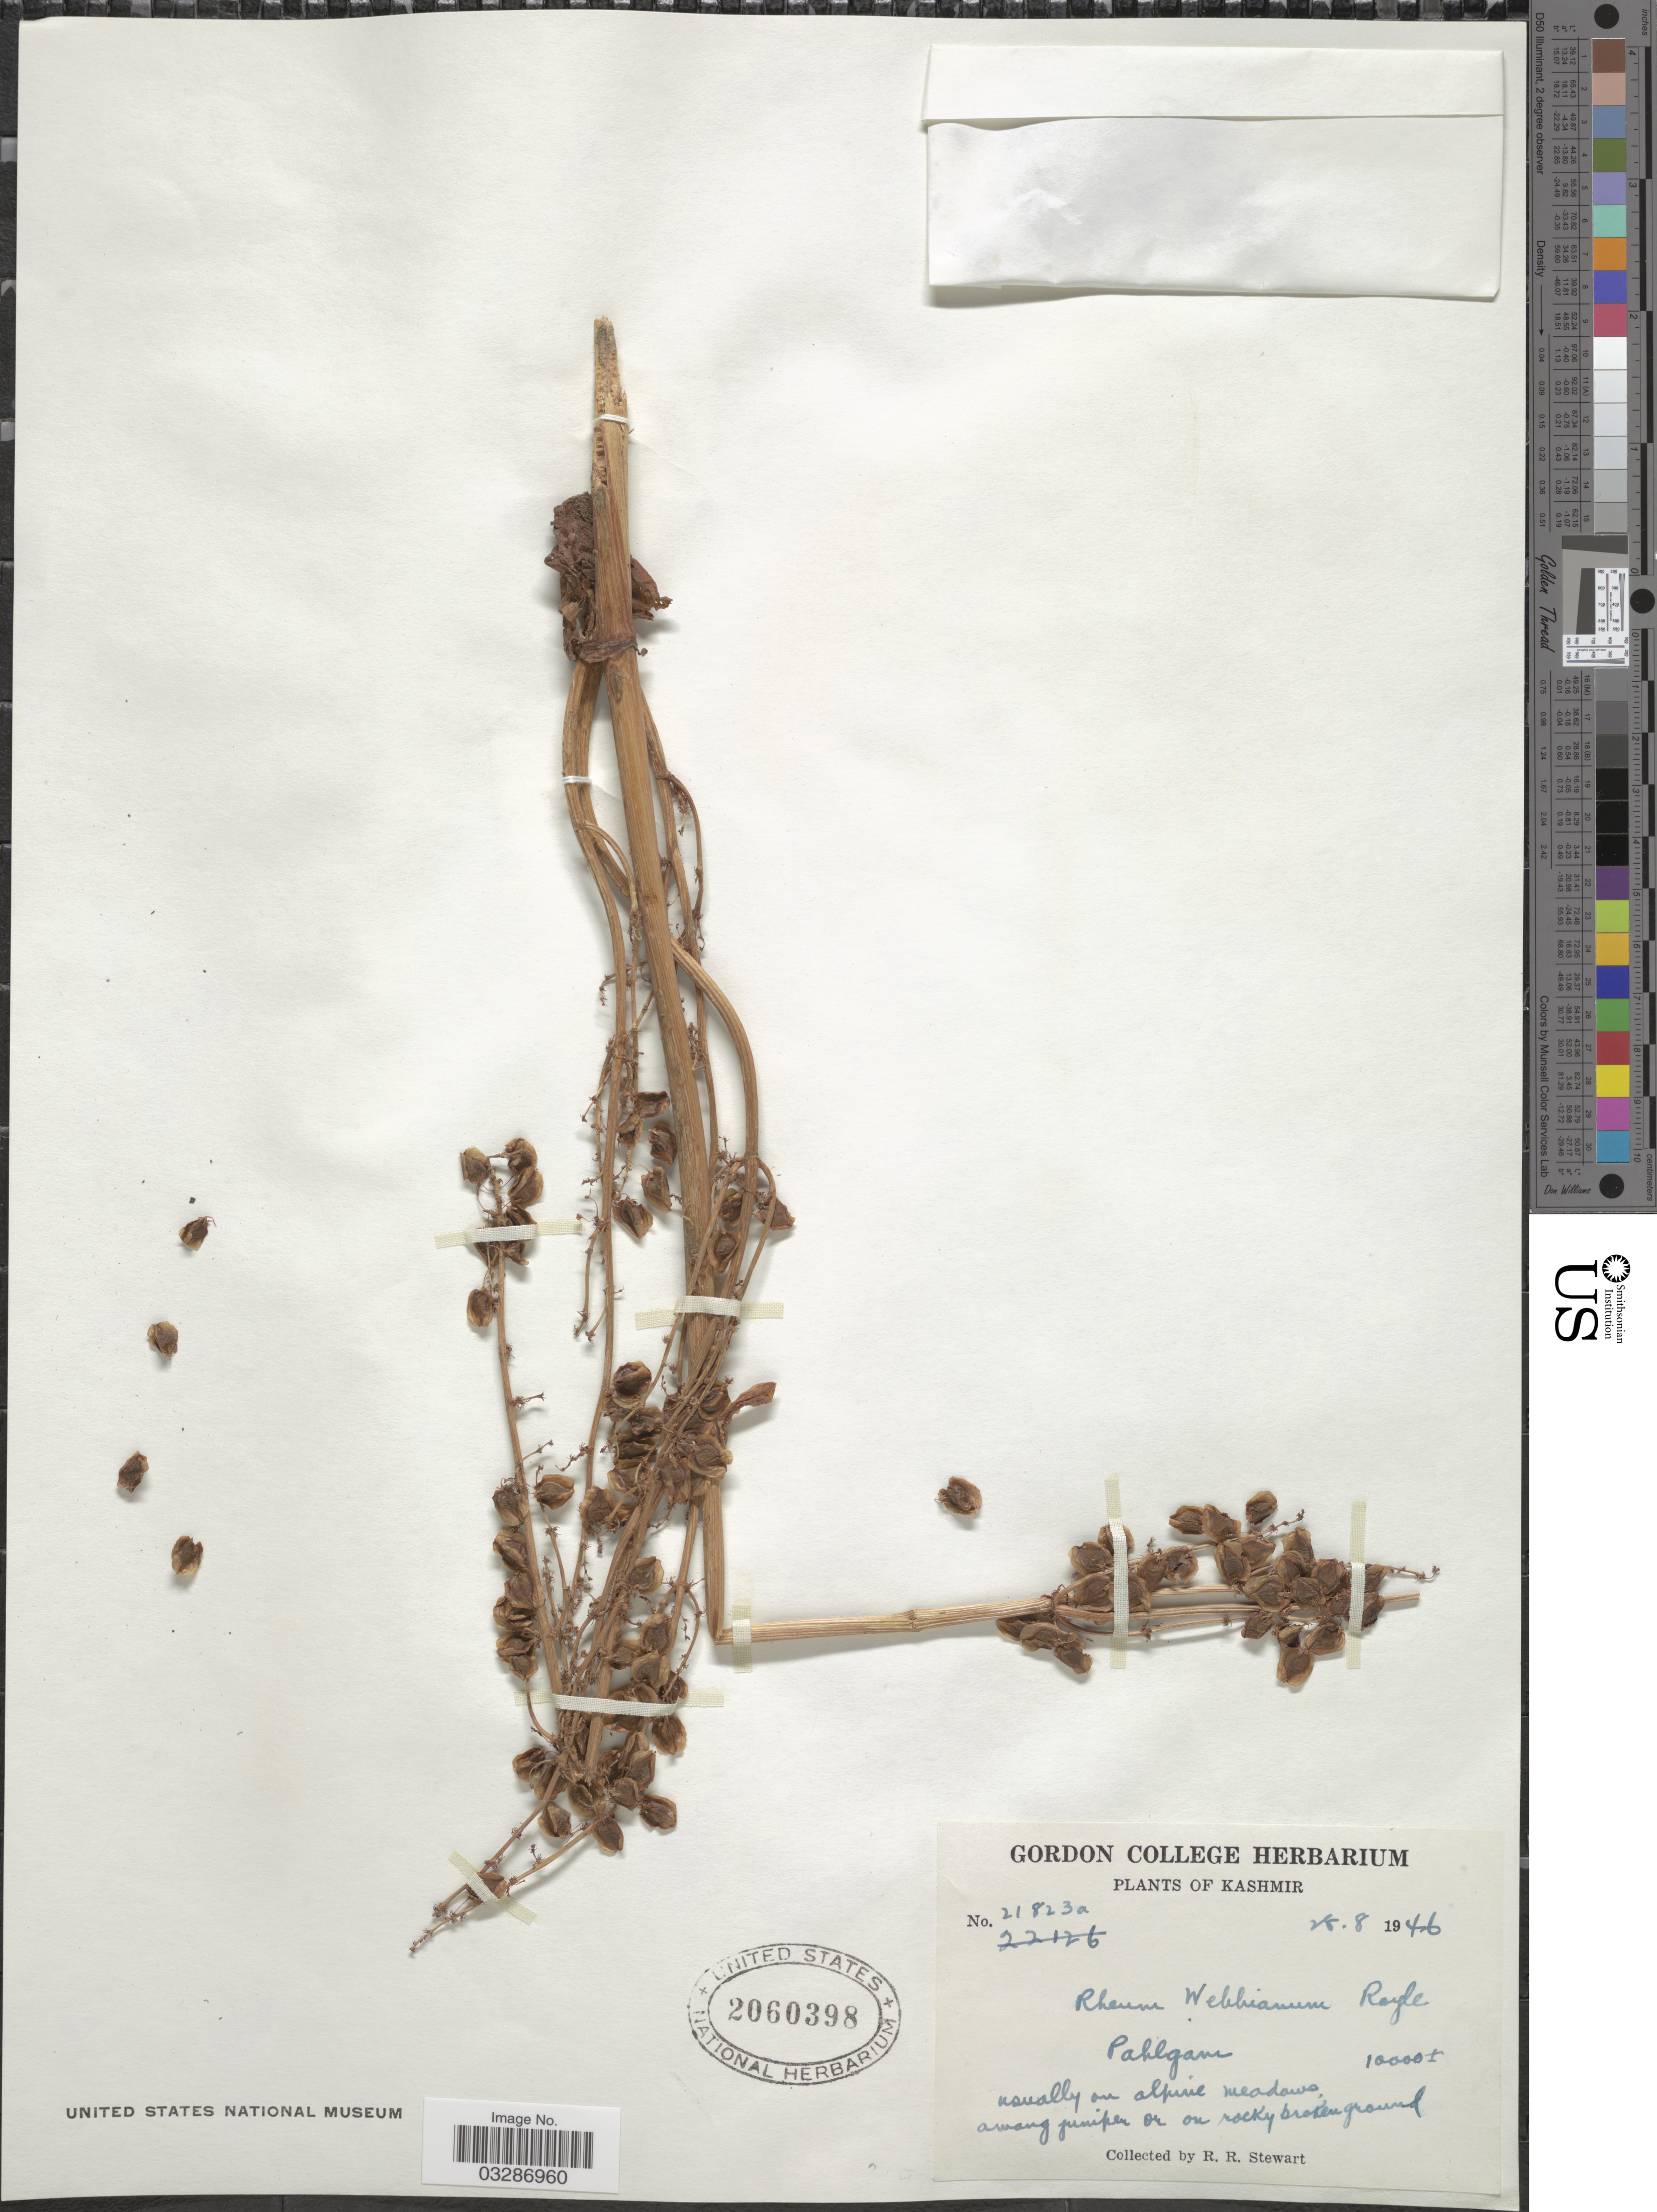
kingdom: Plantae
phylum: Tracheophyta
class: Magnoliopsida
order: Caryophyllales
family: Polygonaceae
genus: Rheum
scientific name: Rheum webbianum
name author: Royle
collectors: R. Stewart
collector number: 21823a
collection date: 1946-08-28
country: India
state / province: Jammu and Kashmir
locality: Kashmir. Pahlgam.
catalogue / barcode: US 2060398